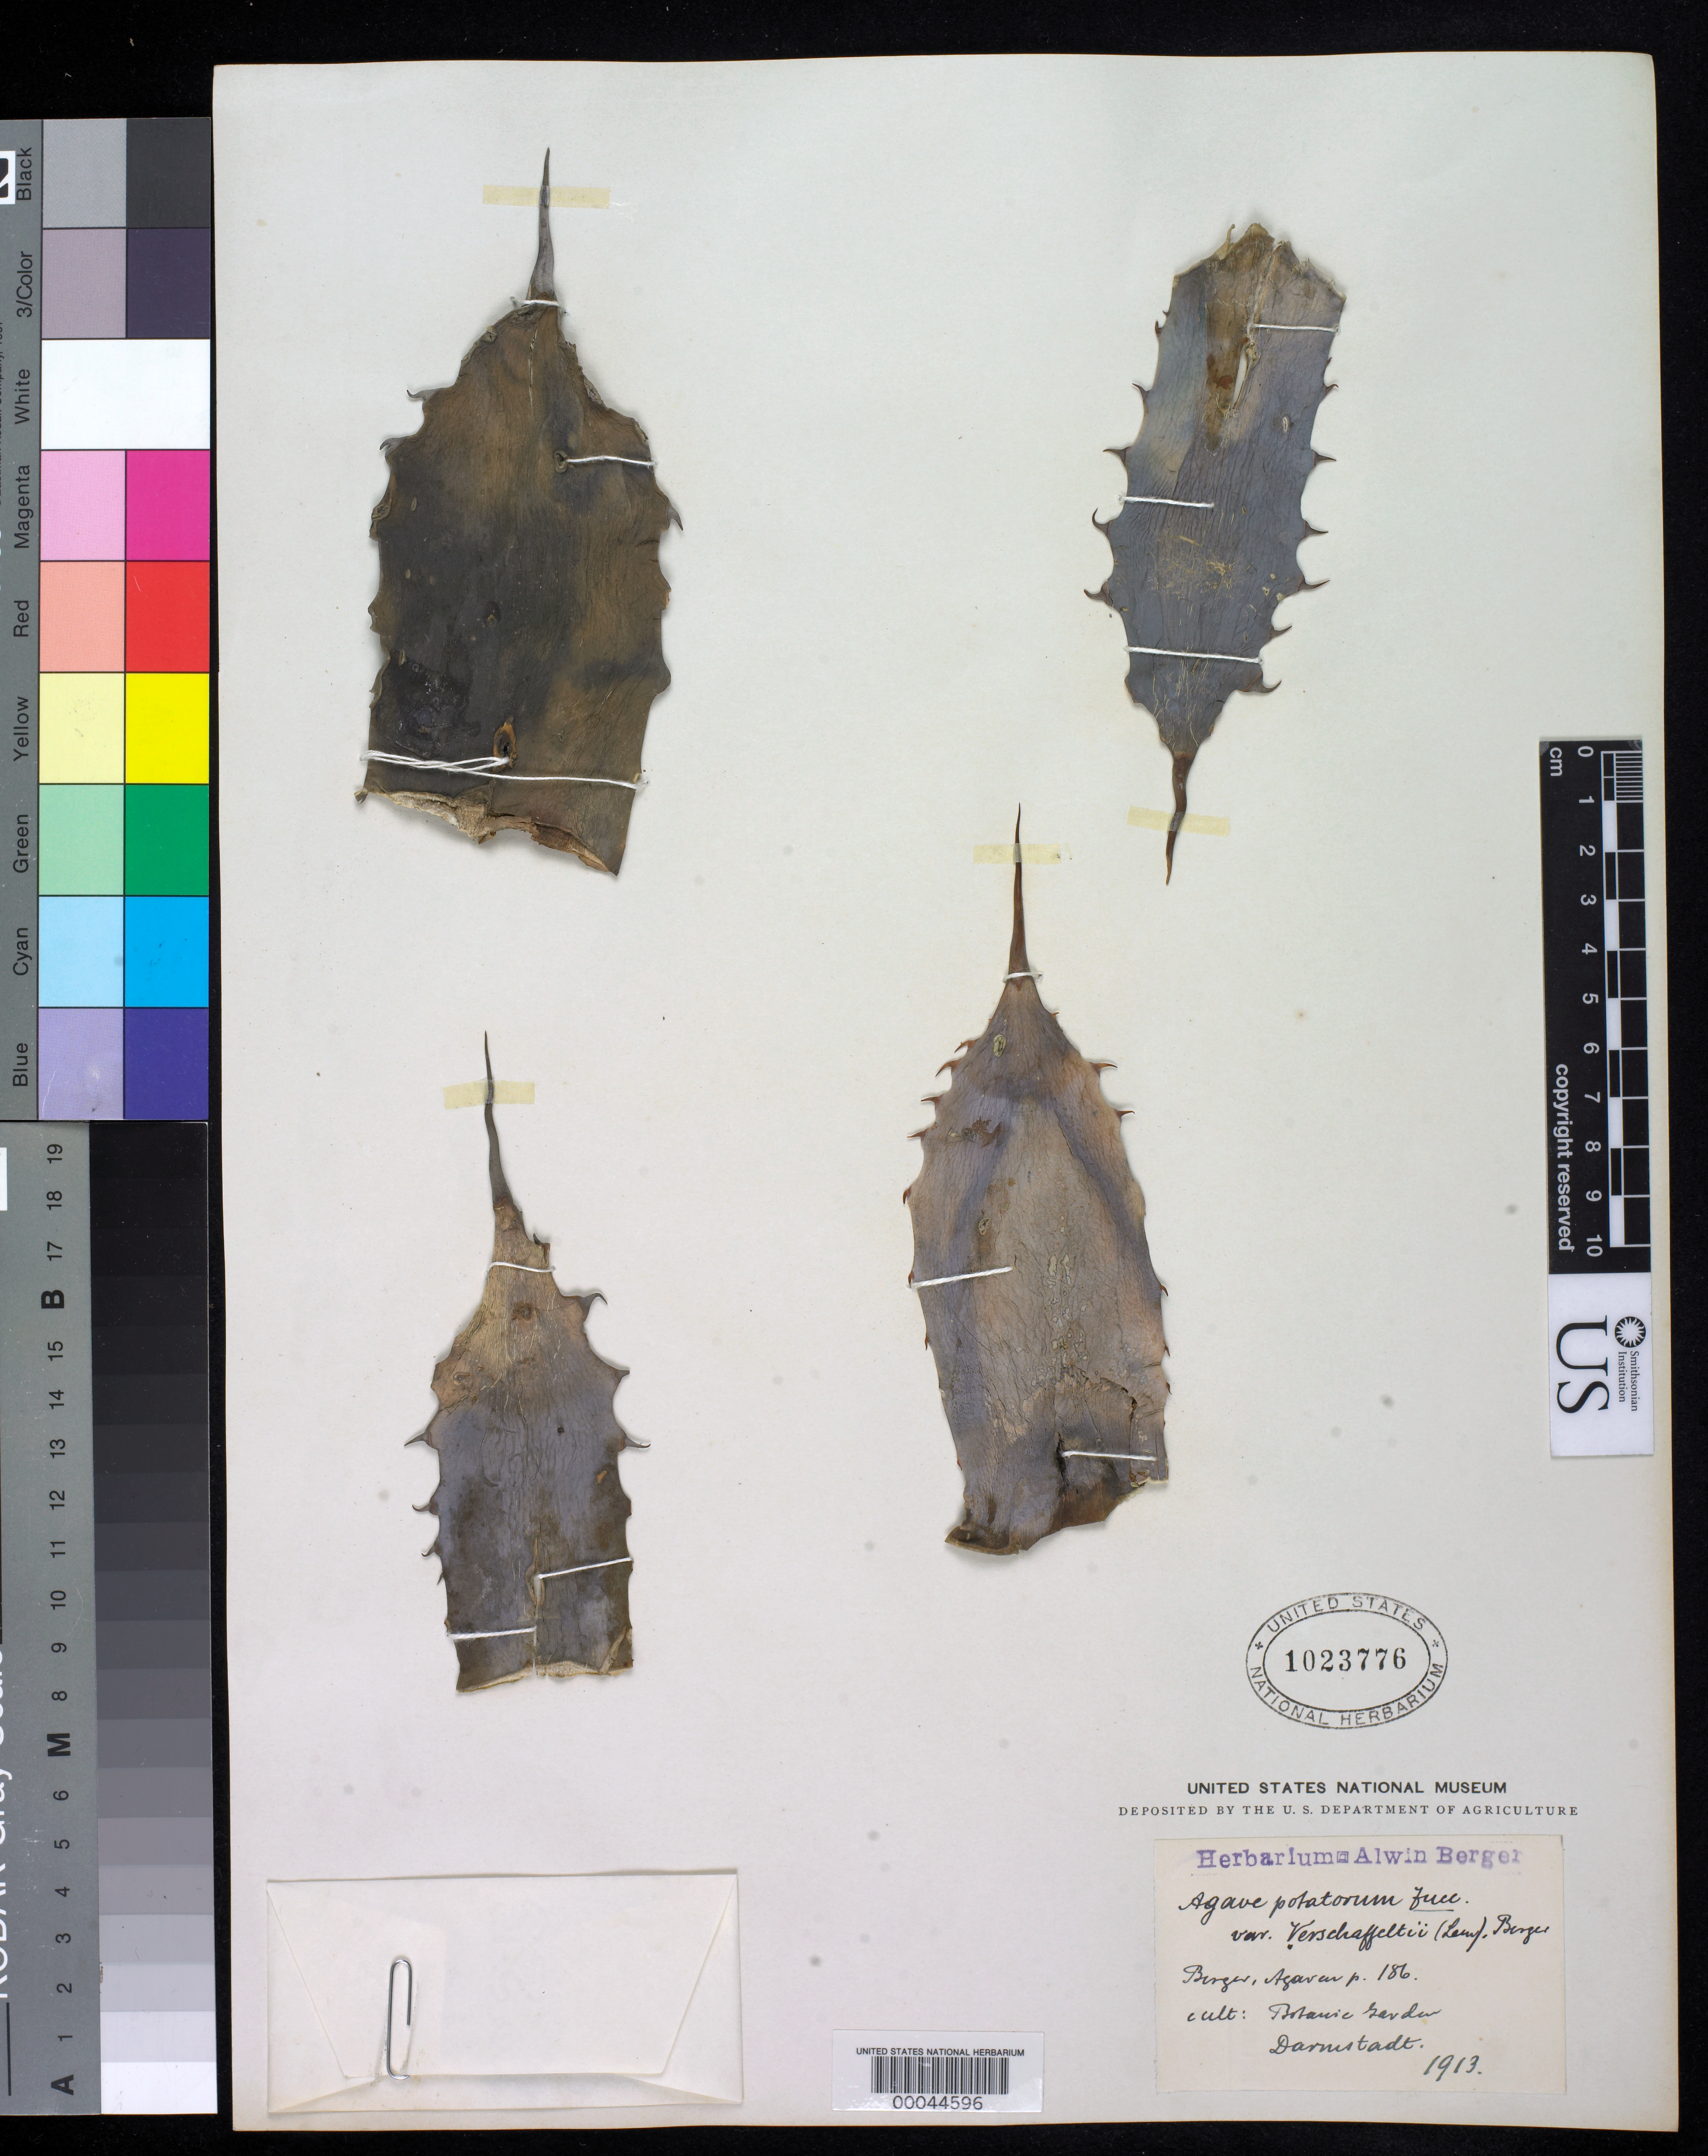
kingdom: Plantae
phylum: Tracheophyta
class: Liliopsida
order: Asparagales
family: Asparagaceae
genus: Agave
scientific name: Agave potatorum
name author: Zucc.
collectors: ex herb. A. Berger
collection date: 1909-06-02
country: Mexico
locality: Cultivated at La Mortola, Italy.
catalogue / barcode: US 1023776